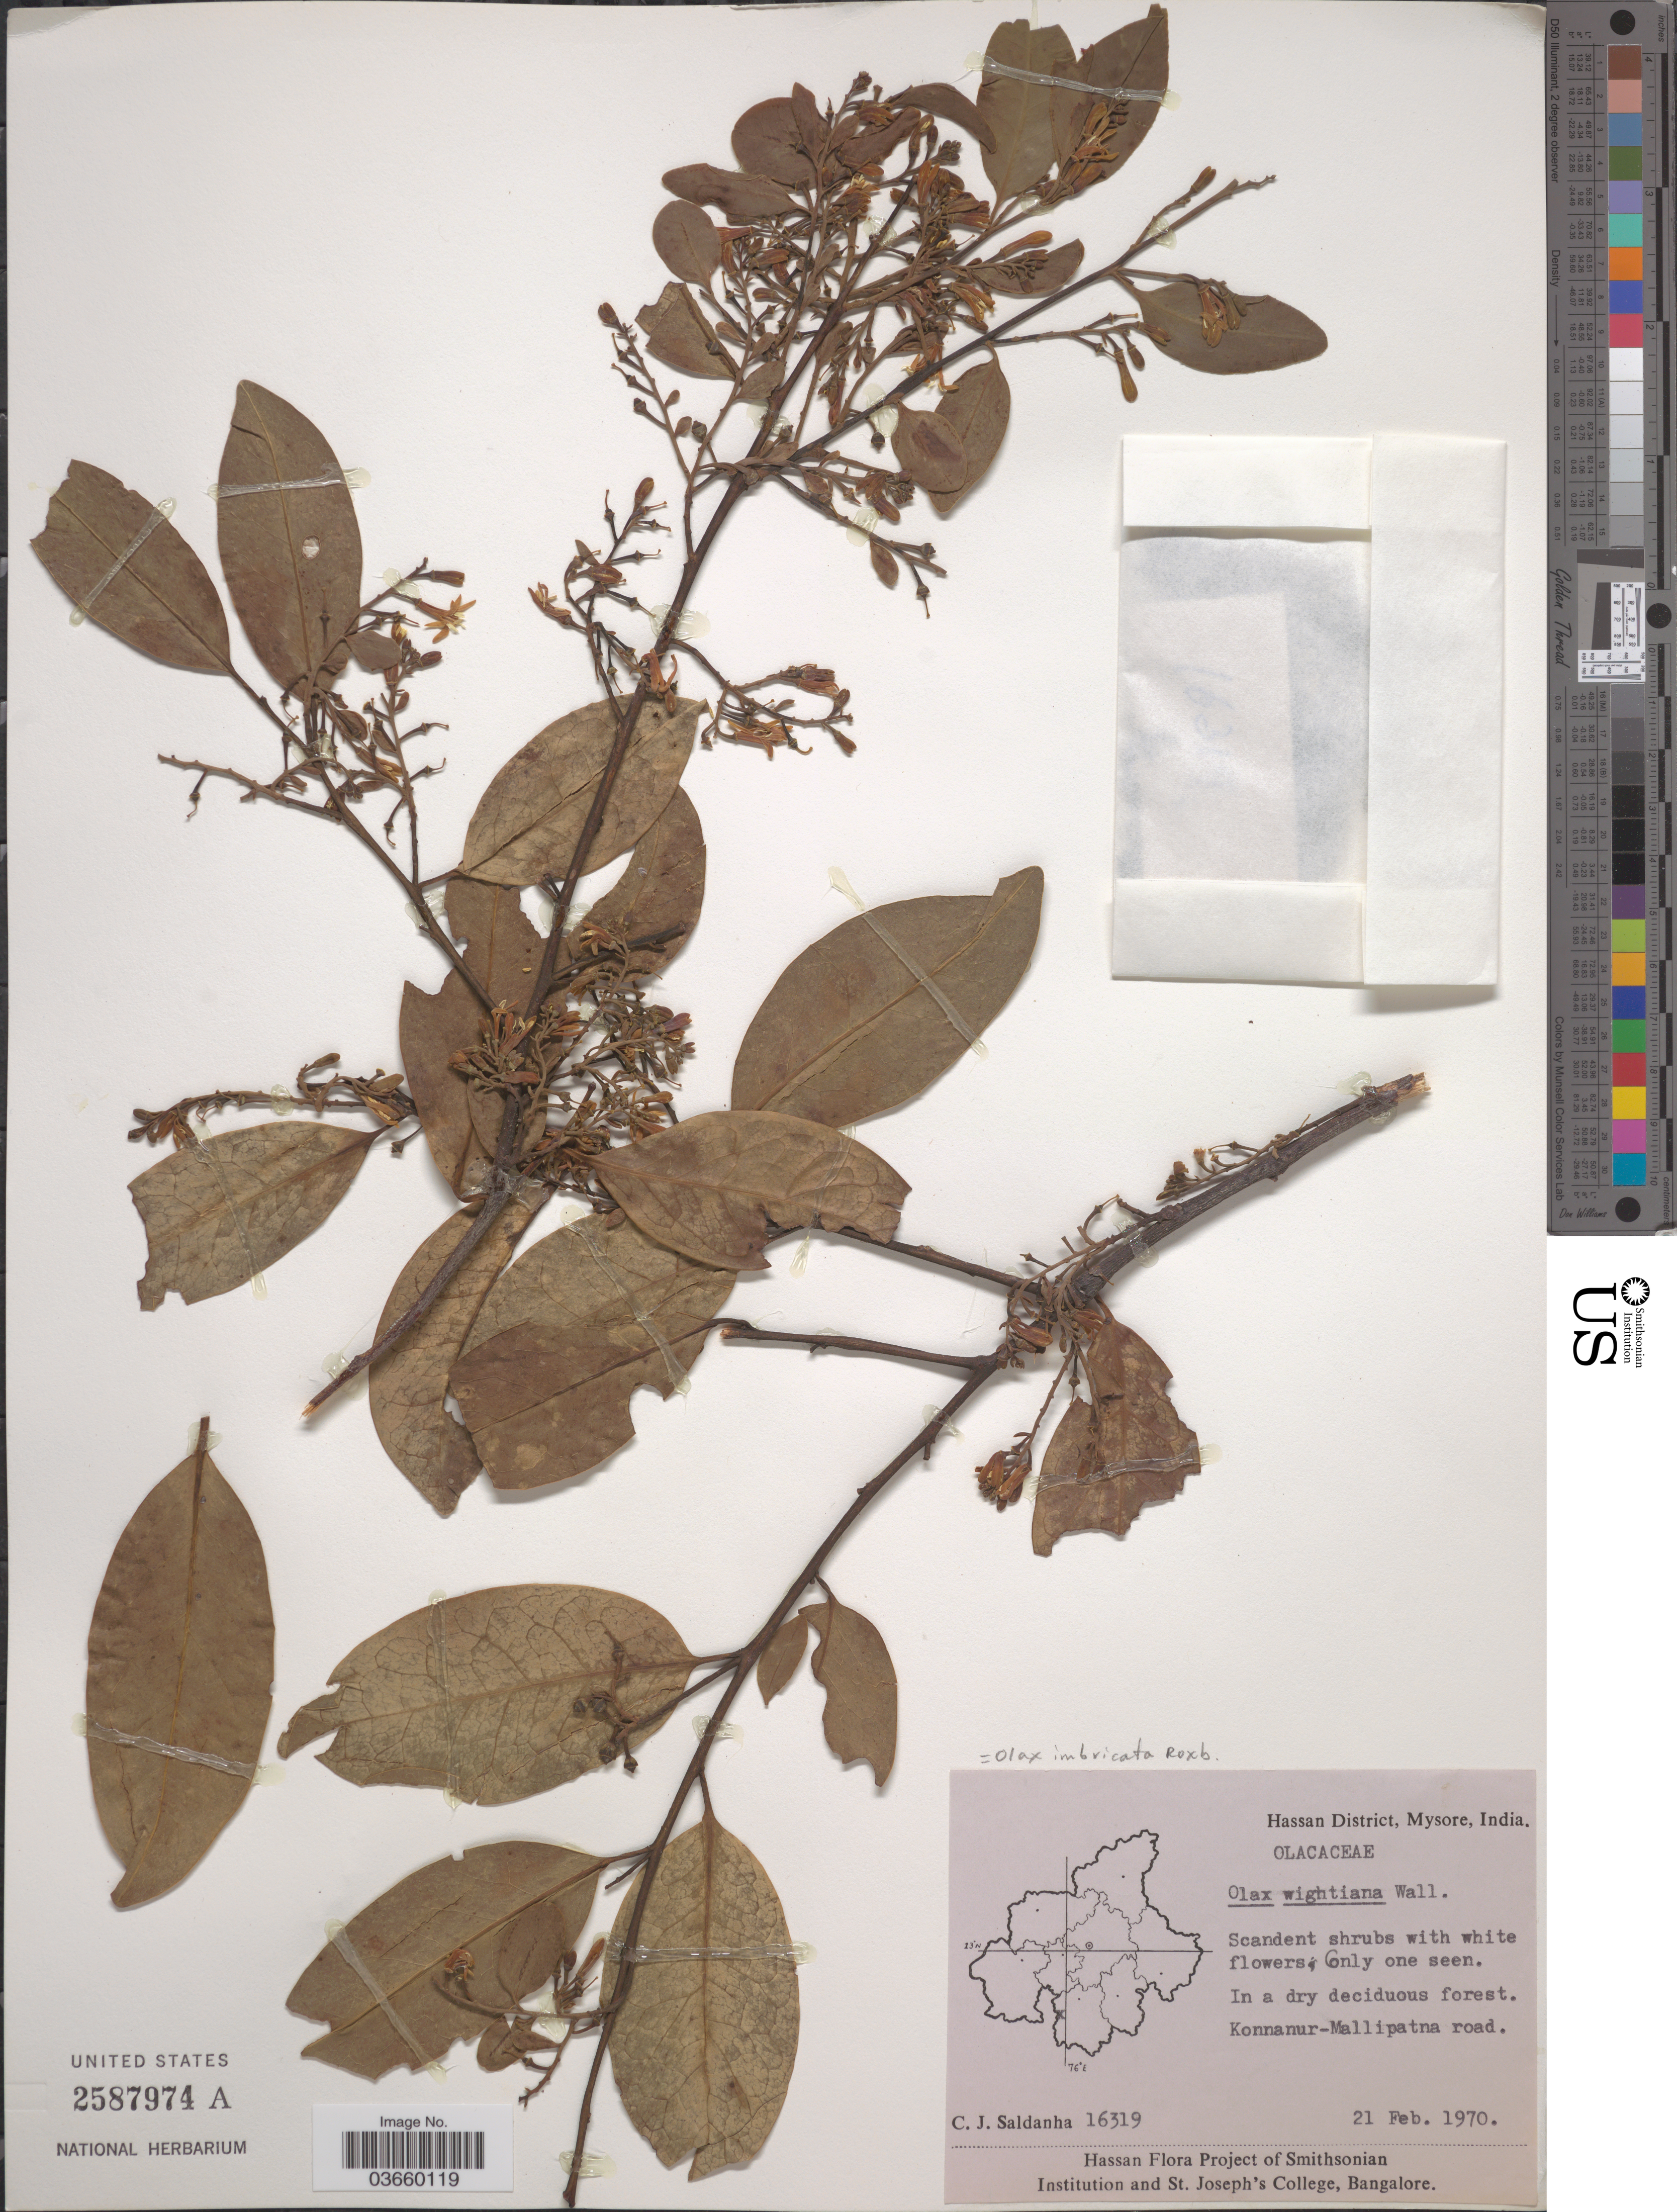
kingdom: Plantae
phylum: Tracheophyta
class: Magnoliopsida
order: Santalales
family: Olacaceae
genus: Olax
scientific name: Olax imbricata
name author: Roxb.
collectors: C. J. Saldanha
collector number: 16319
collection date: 1970-02-21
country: India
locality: Hassan District, Mysore. Konnanur-Mallipatna road.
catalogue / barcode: US 2587974A